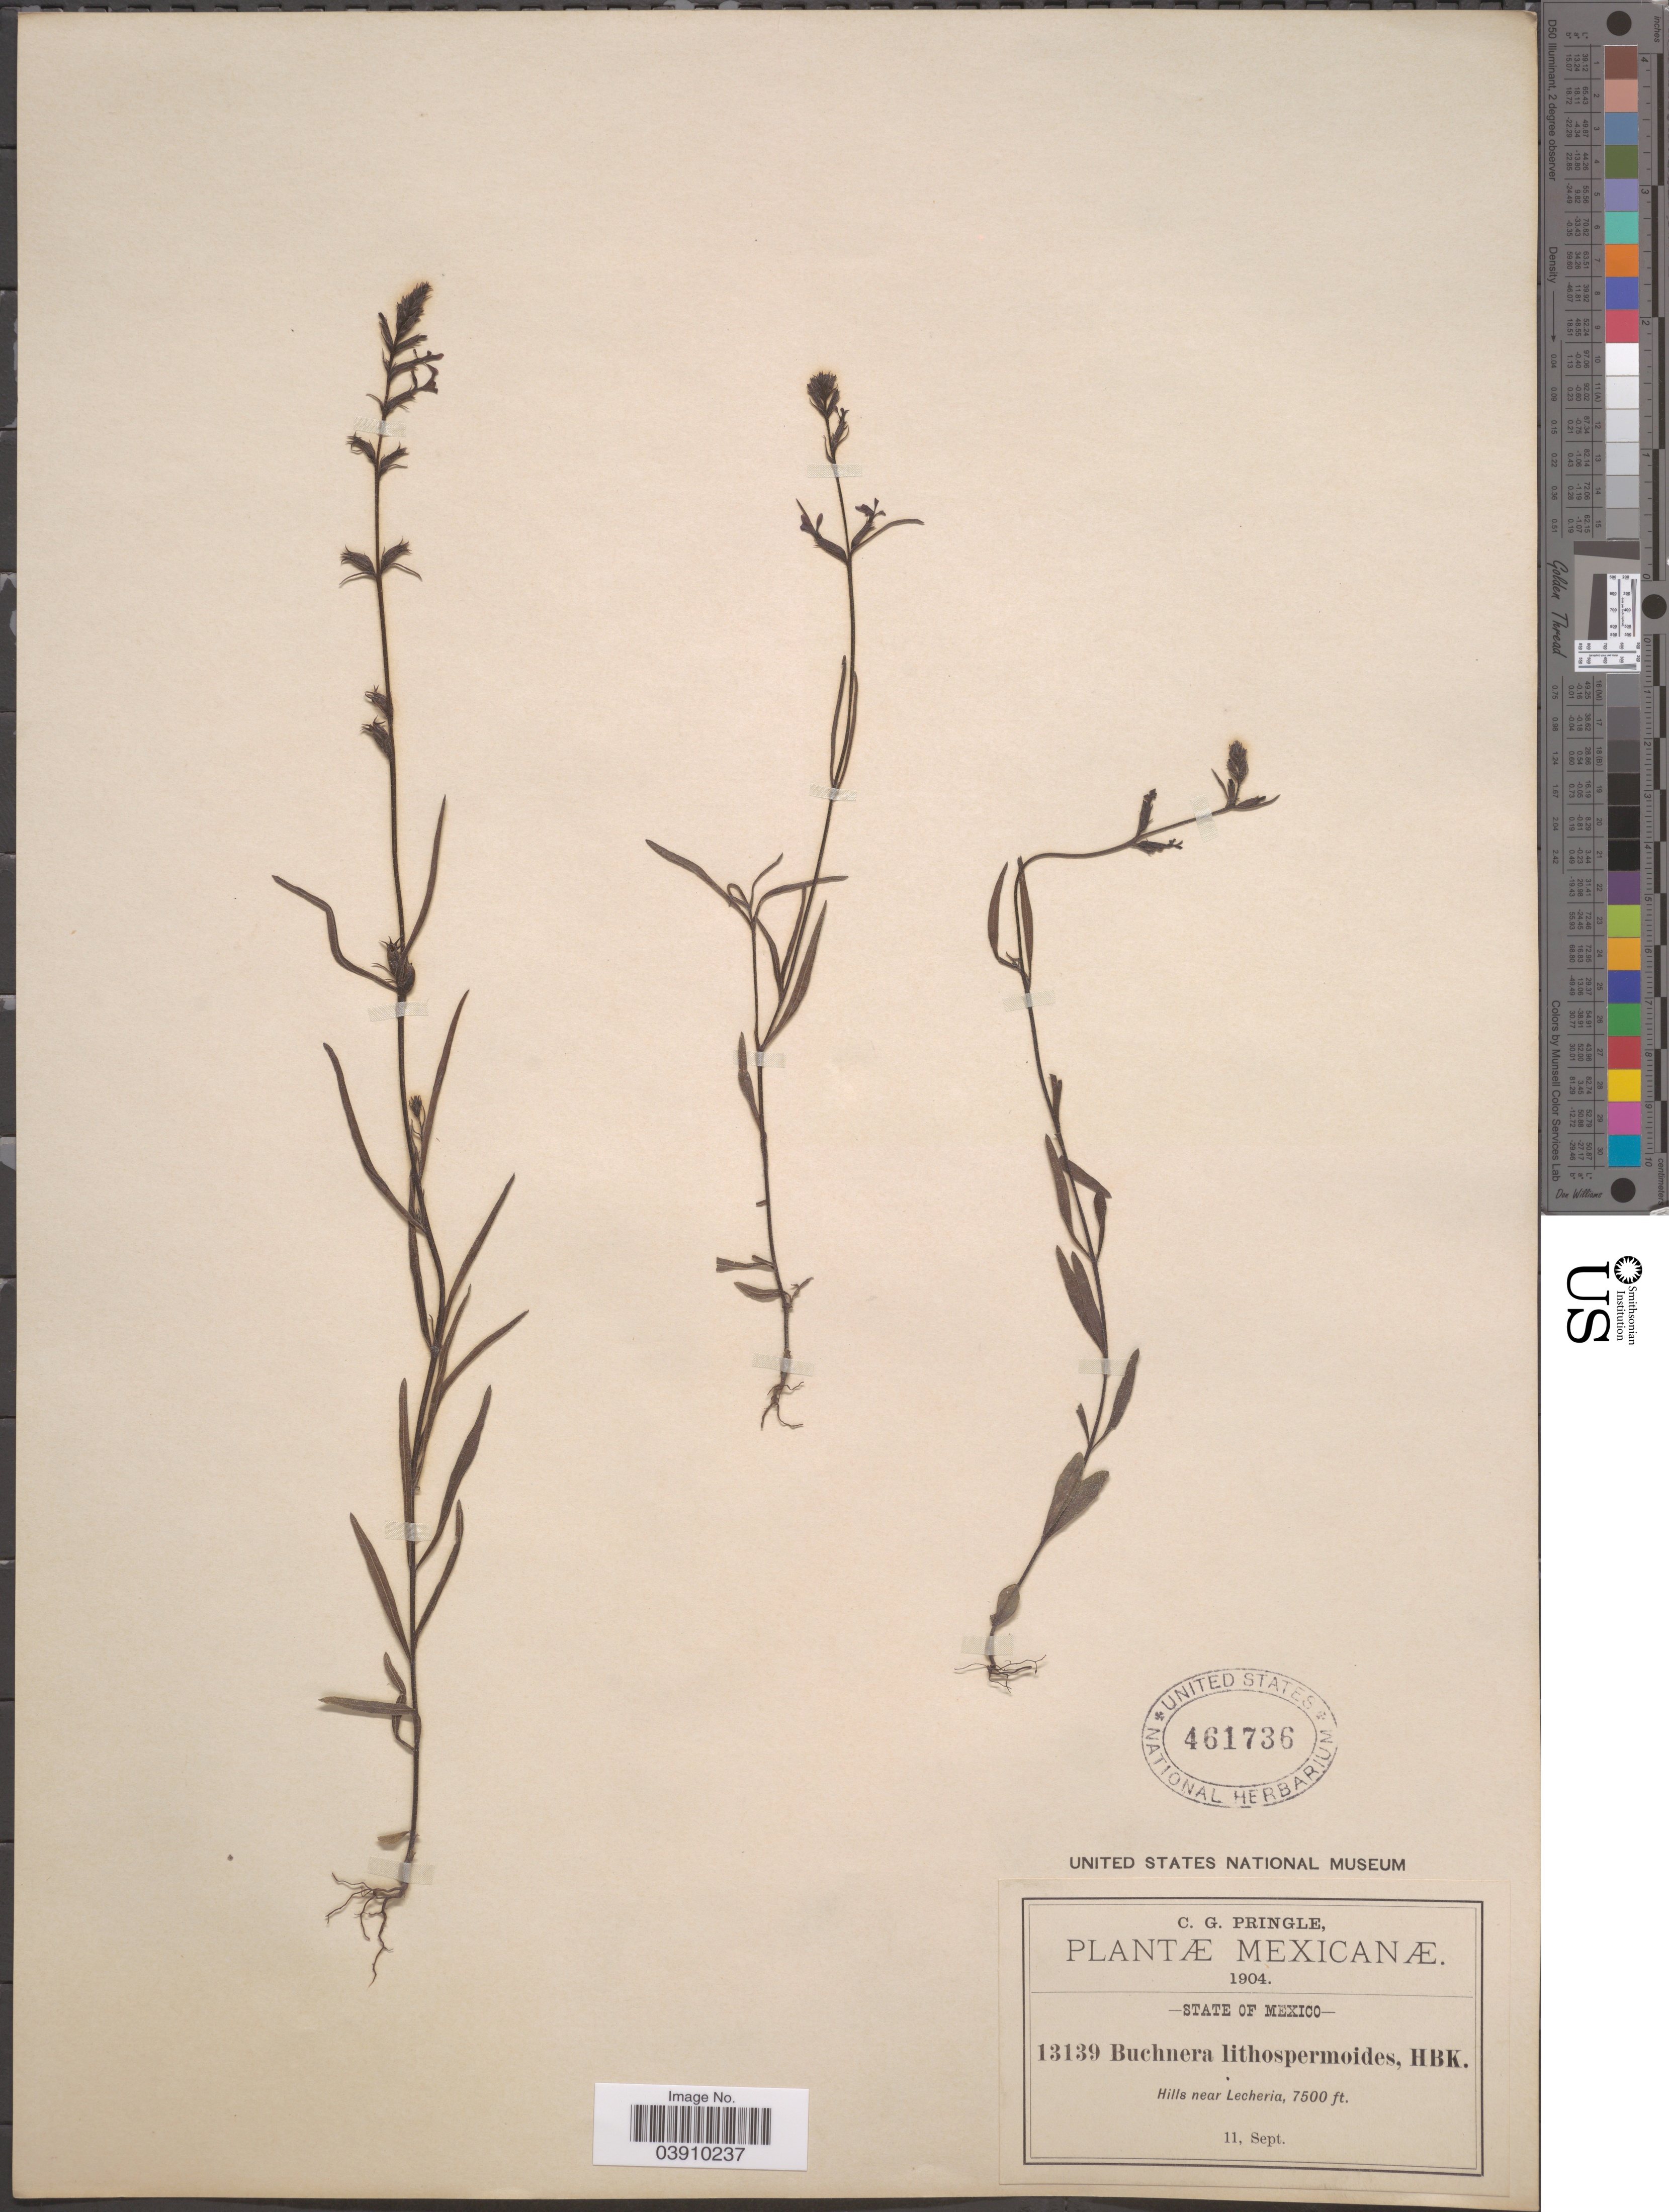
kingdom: Plantae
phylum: Tracheophyta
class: Magnoliopsida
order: Lamiales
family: Orobanchaceae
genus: Buchnera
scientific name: Buchnera pusilla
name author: Kunth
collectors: C. G. Pringle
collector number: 13139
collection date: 1904-09-11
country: Mexico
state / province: México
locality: Hills near Lecheria.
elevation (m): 2286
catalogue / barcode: US 461736